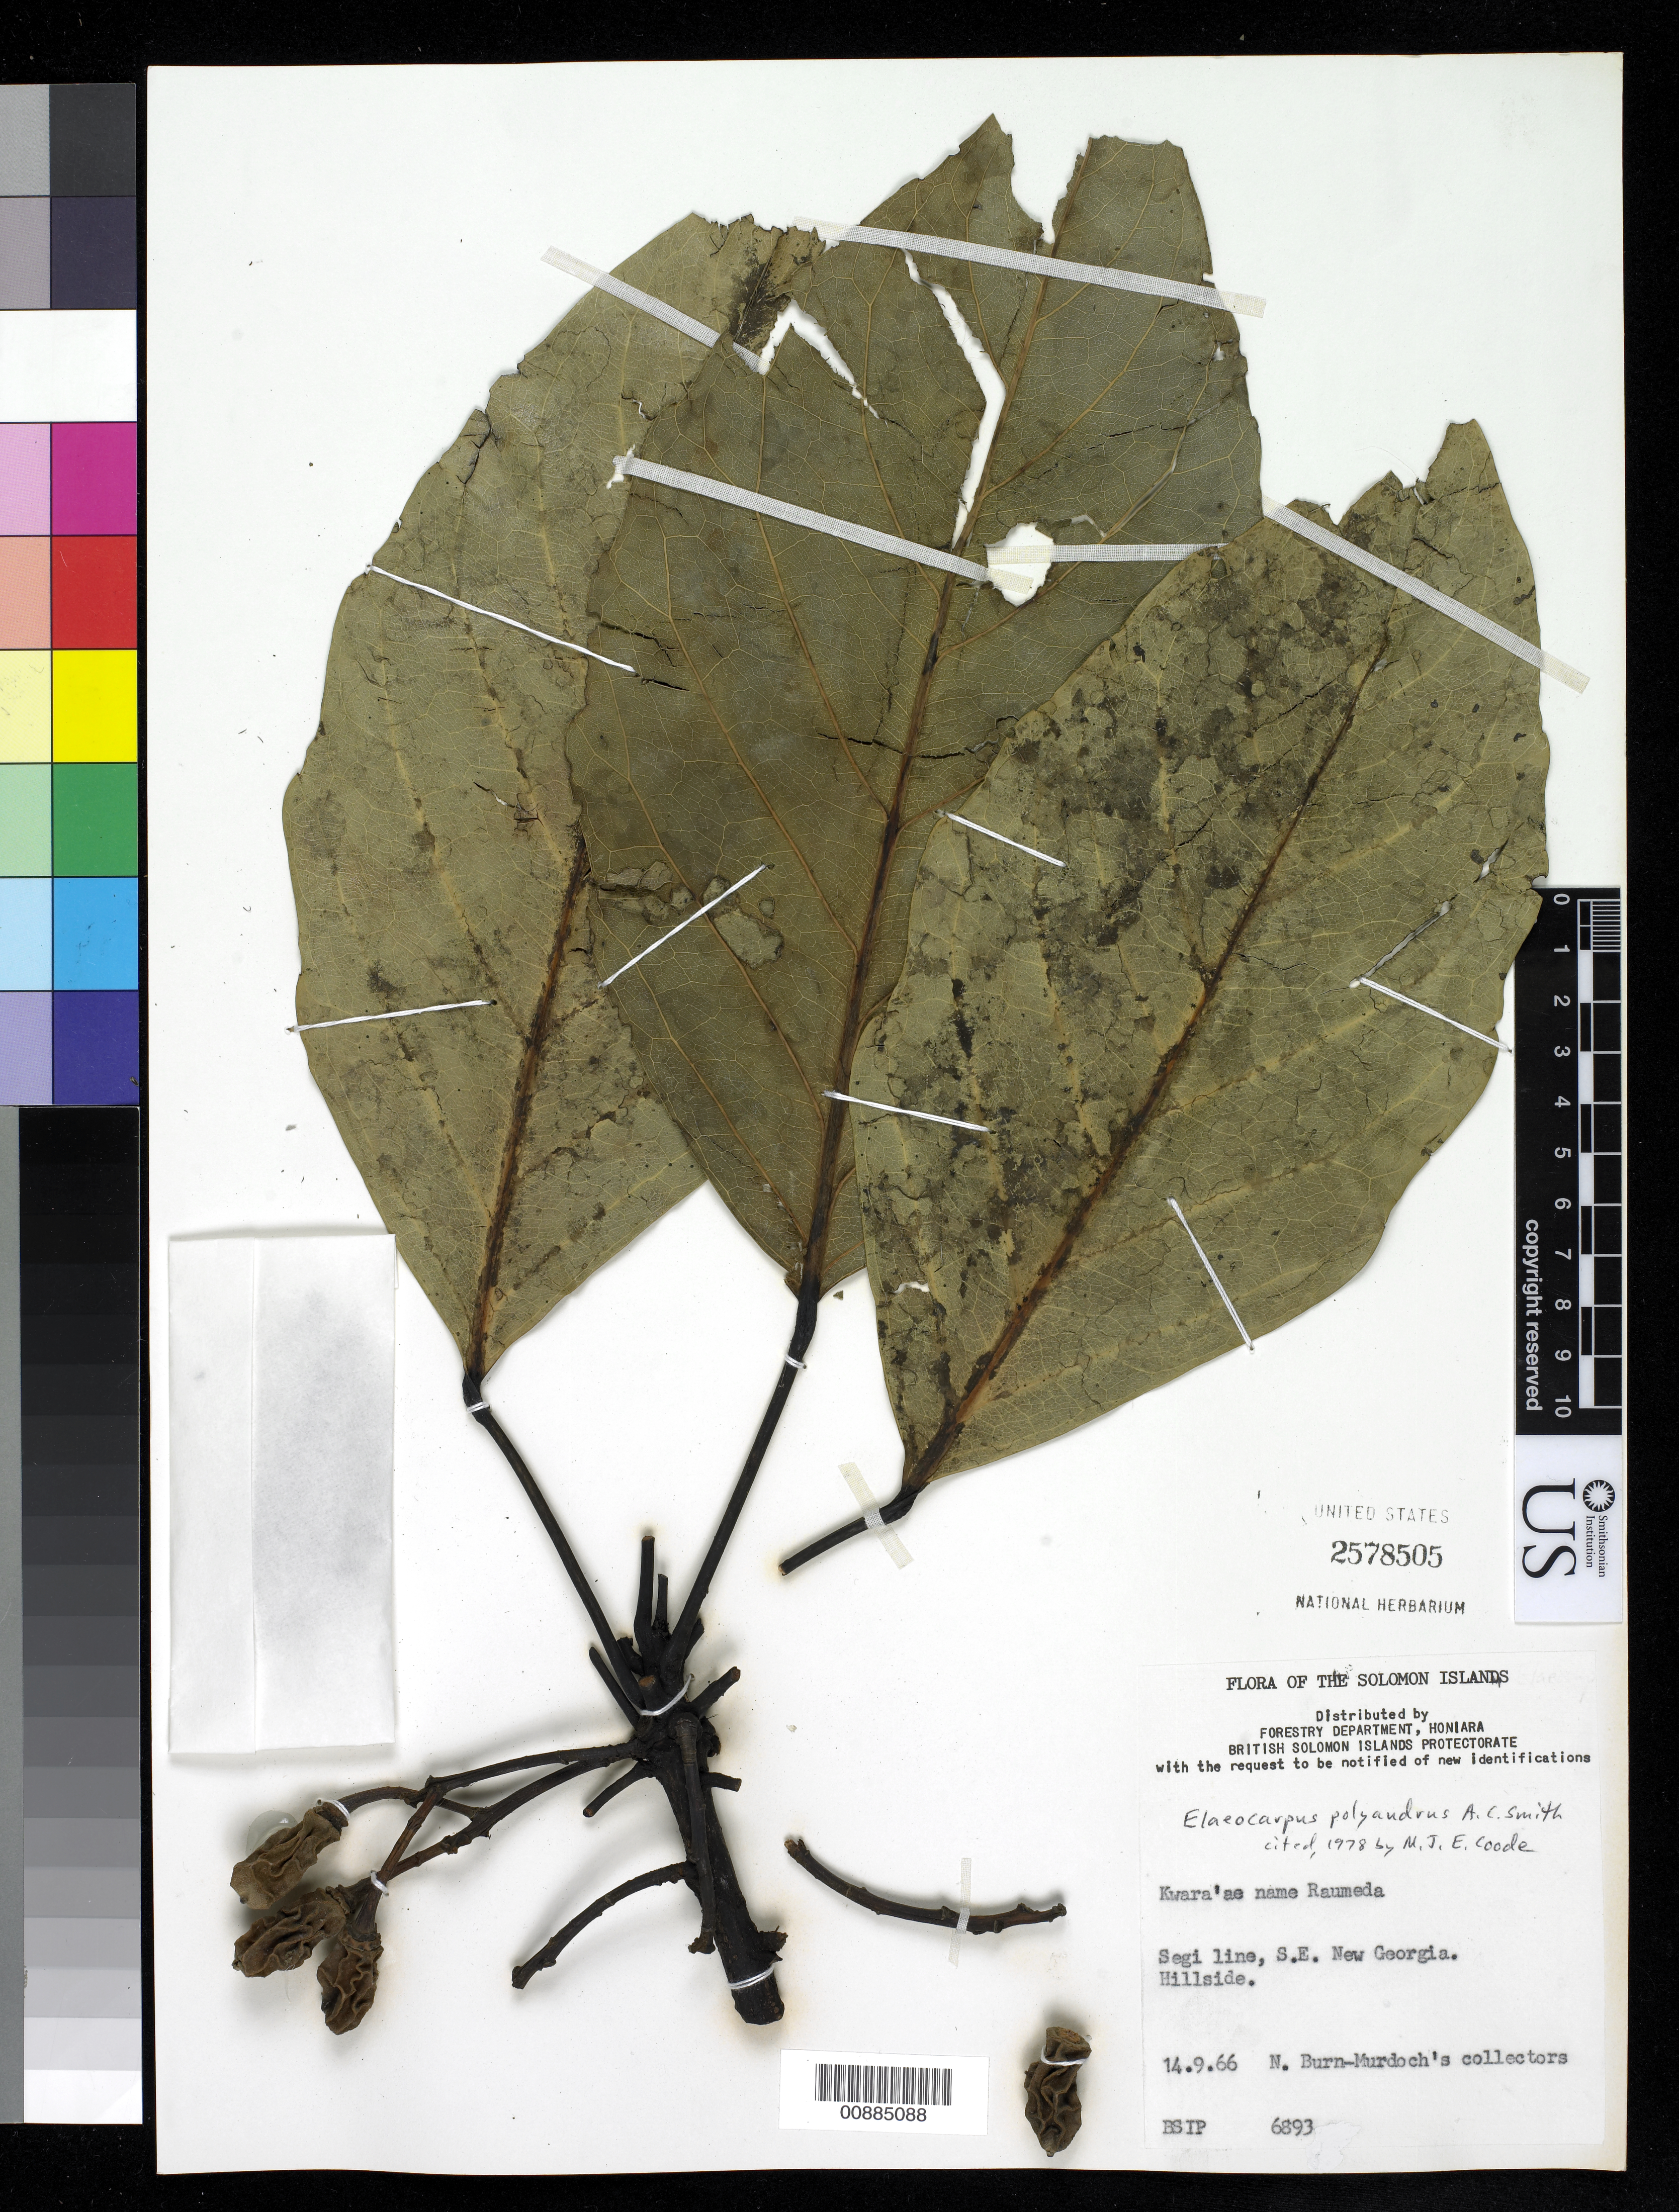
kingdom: Plantae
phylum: Tracheophyta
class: Magnoliopsida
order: Oxalidales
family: Elaeocarpaceae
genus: Elaeocarpus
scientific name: Elaeocarpus polyandrus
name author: A.C. Sm.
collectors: N. Burn-Murdoch's collectors & et al.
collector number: BSIP 6893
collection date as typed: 14 Sep 1966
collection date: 1966-09-14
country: Solomon Islands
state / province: Western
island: New Georgia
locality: Segi Line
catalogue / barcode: US 2578505